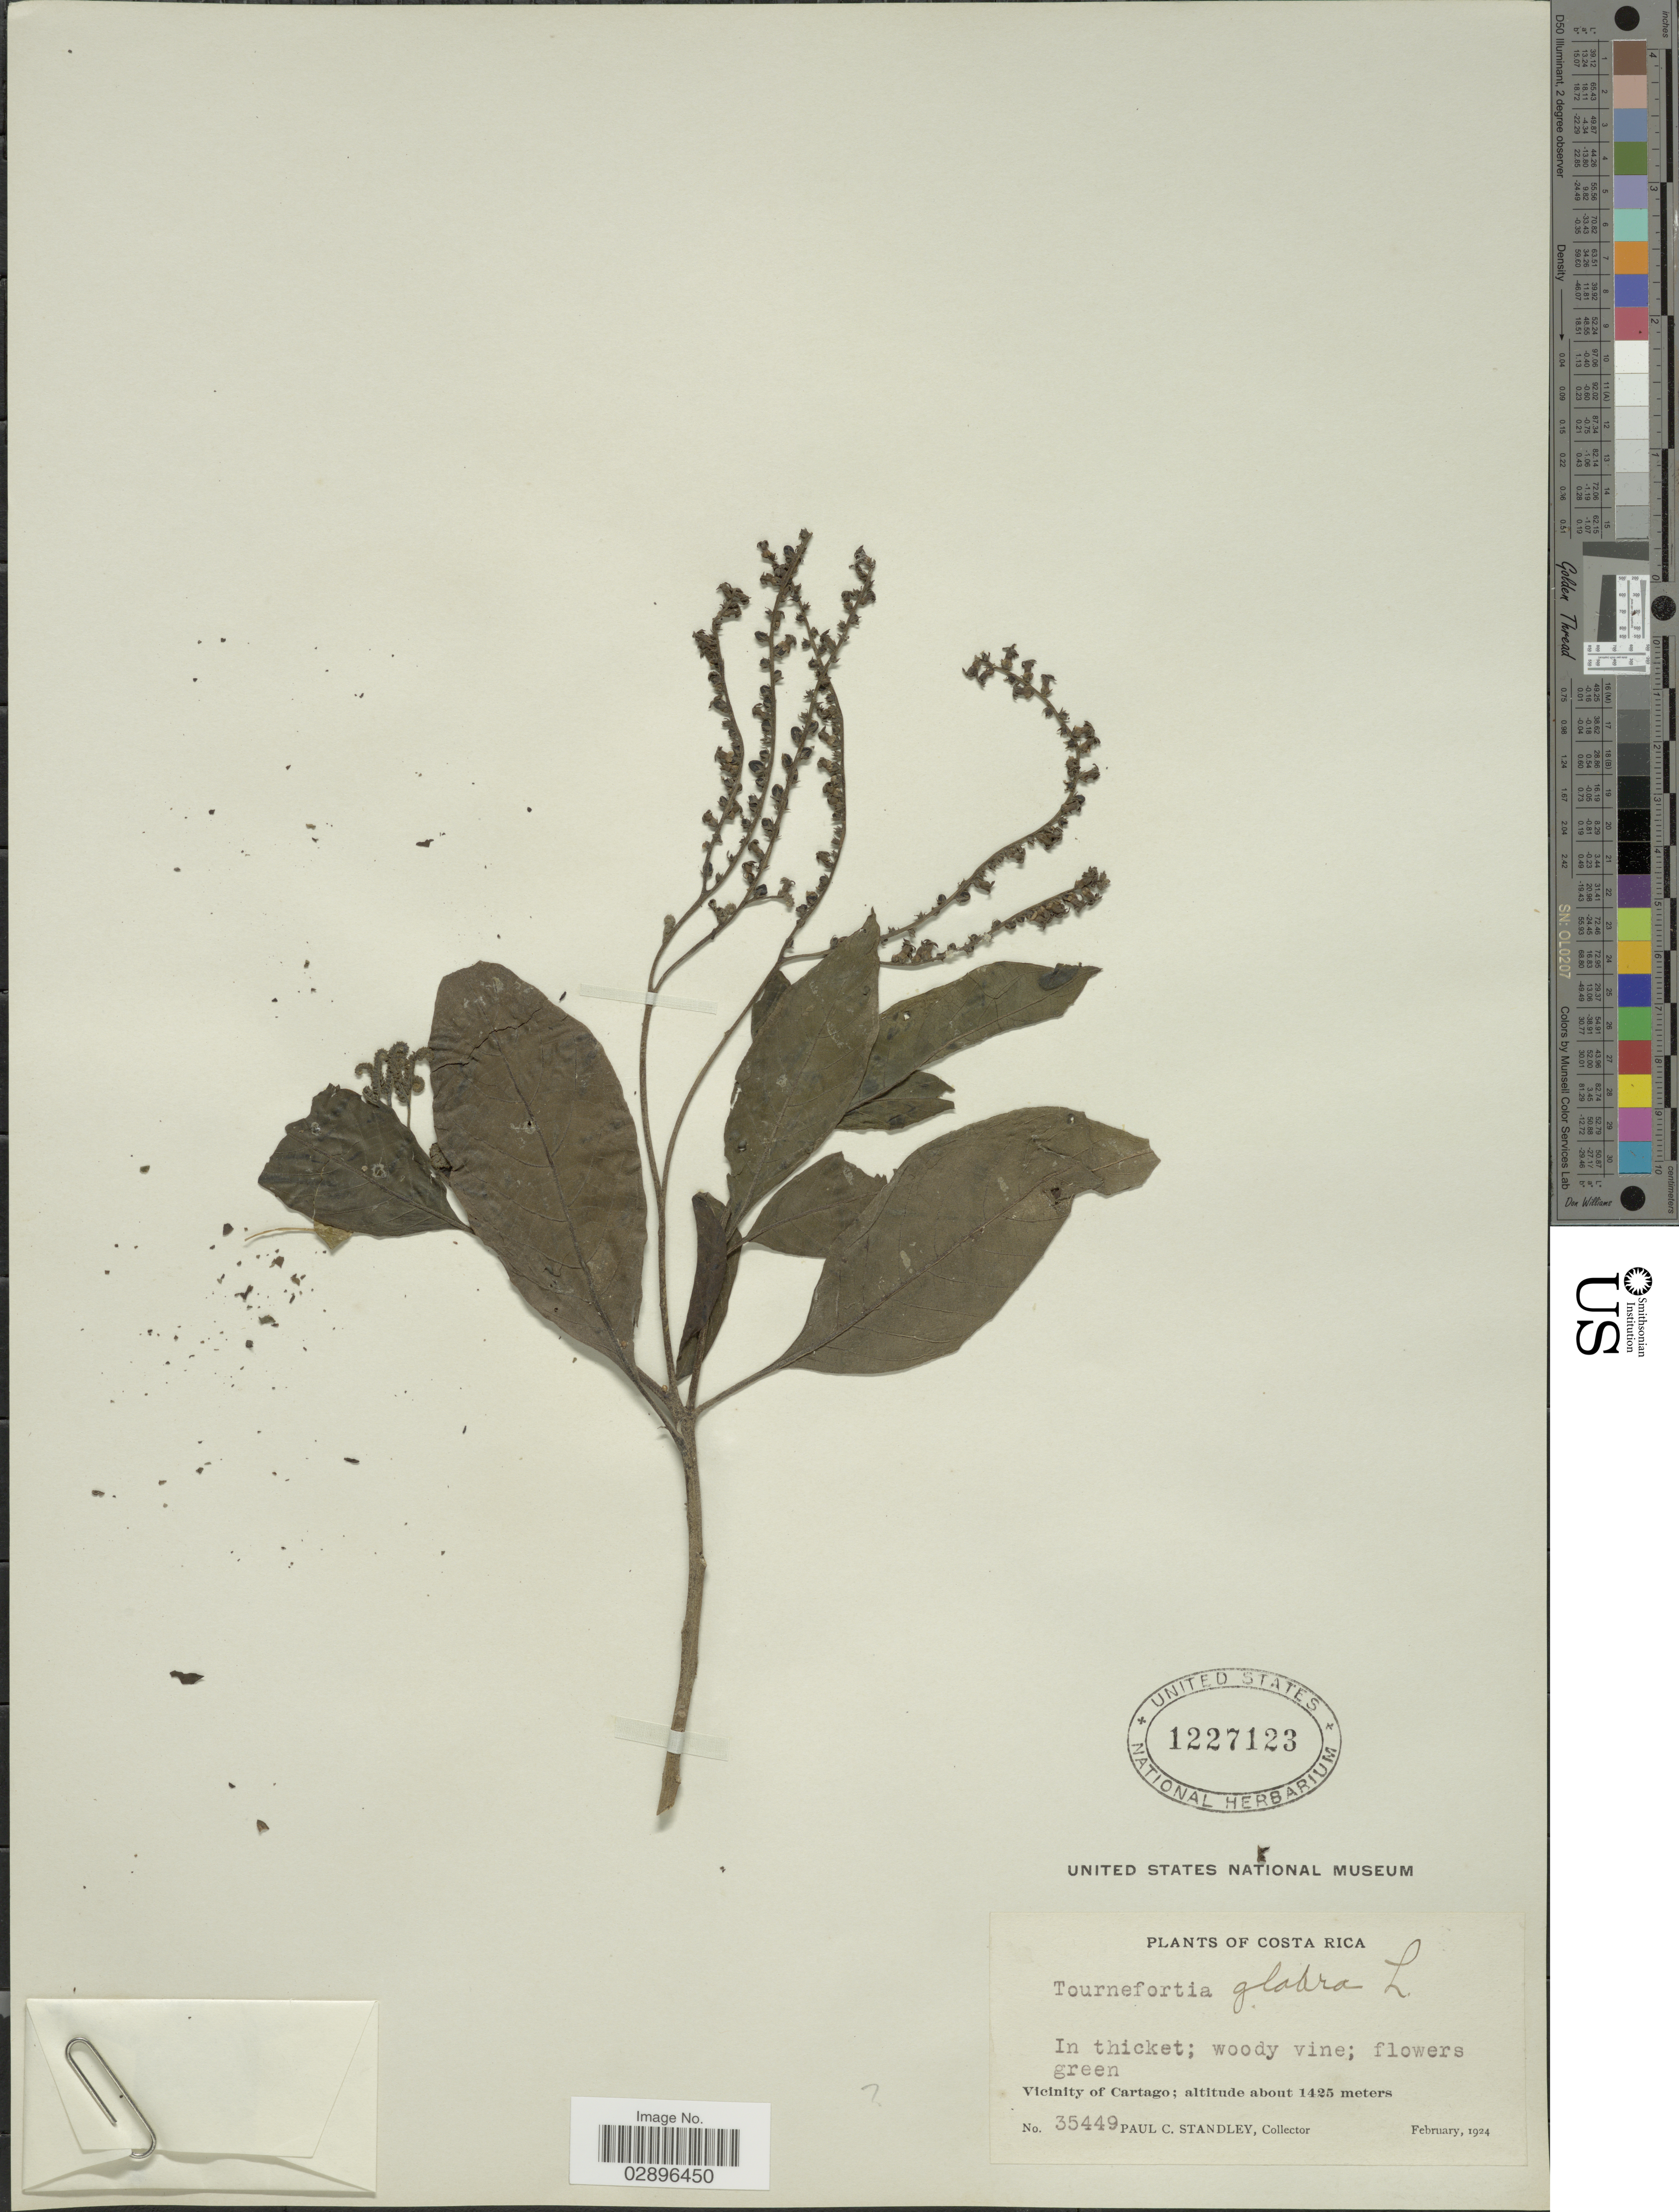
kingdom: Plantae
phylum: Tracheophyta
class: Magnoliopsida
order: Boraginales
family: Heliotropiaceae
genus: Tournefortia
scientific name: Tournefortia glabra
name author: L.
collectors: P. C. Standley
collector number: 35449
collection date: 1924-02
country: Costa Rica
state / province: Cartago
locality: Vicinity of Cartago.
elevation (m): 1425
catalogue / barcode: US 1227123